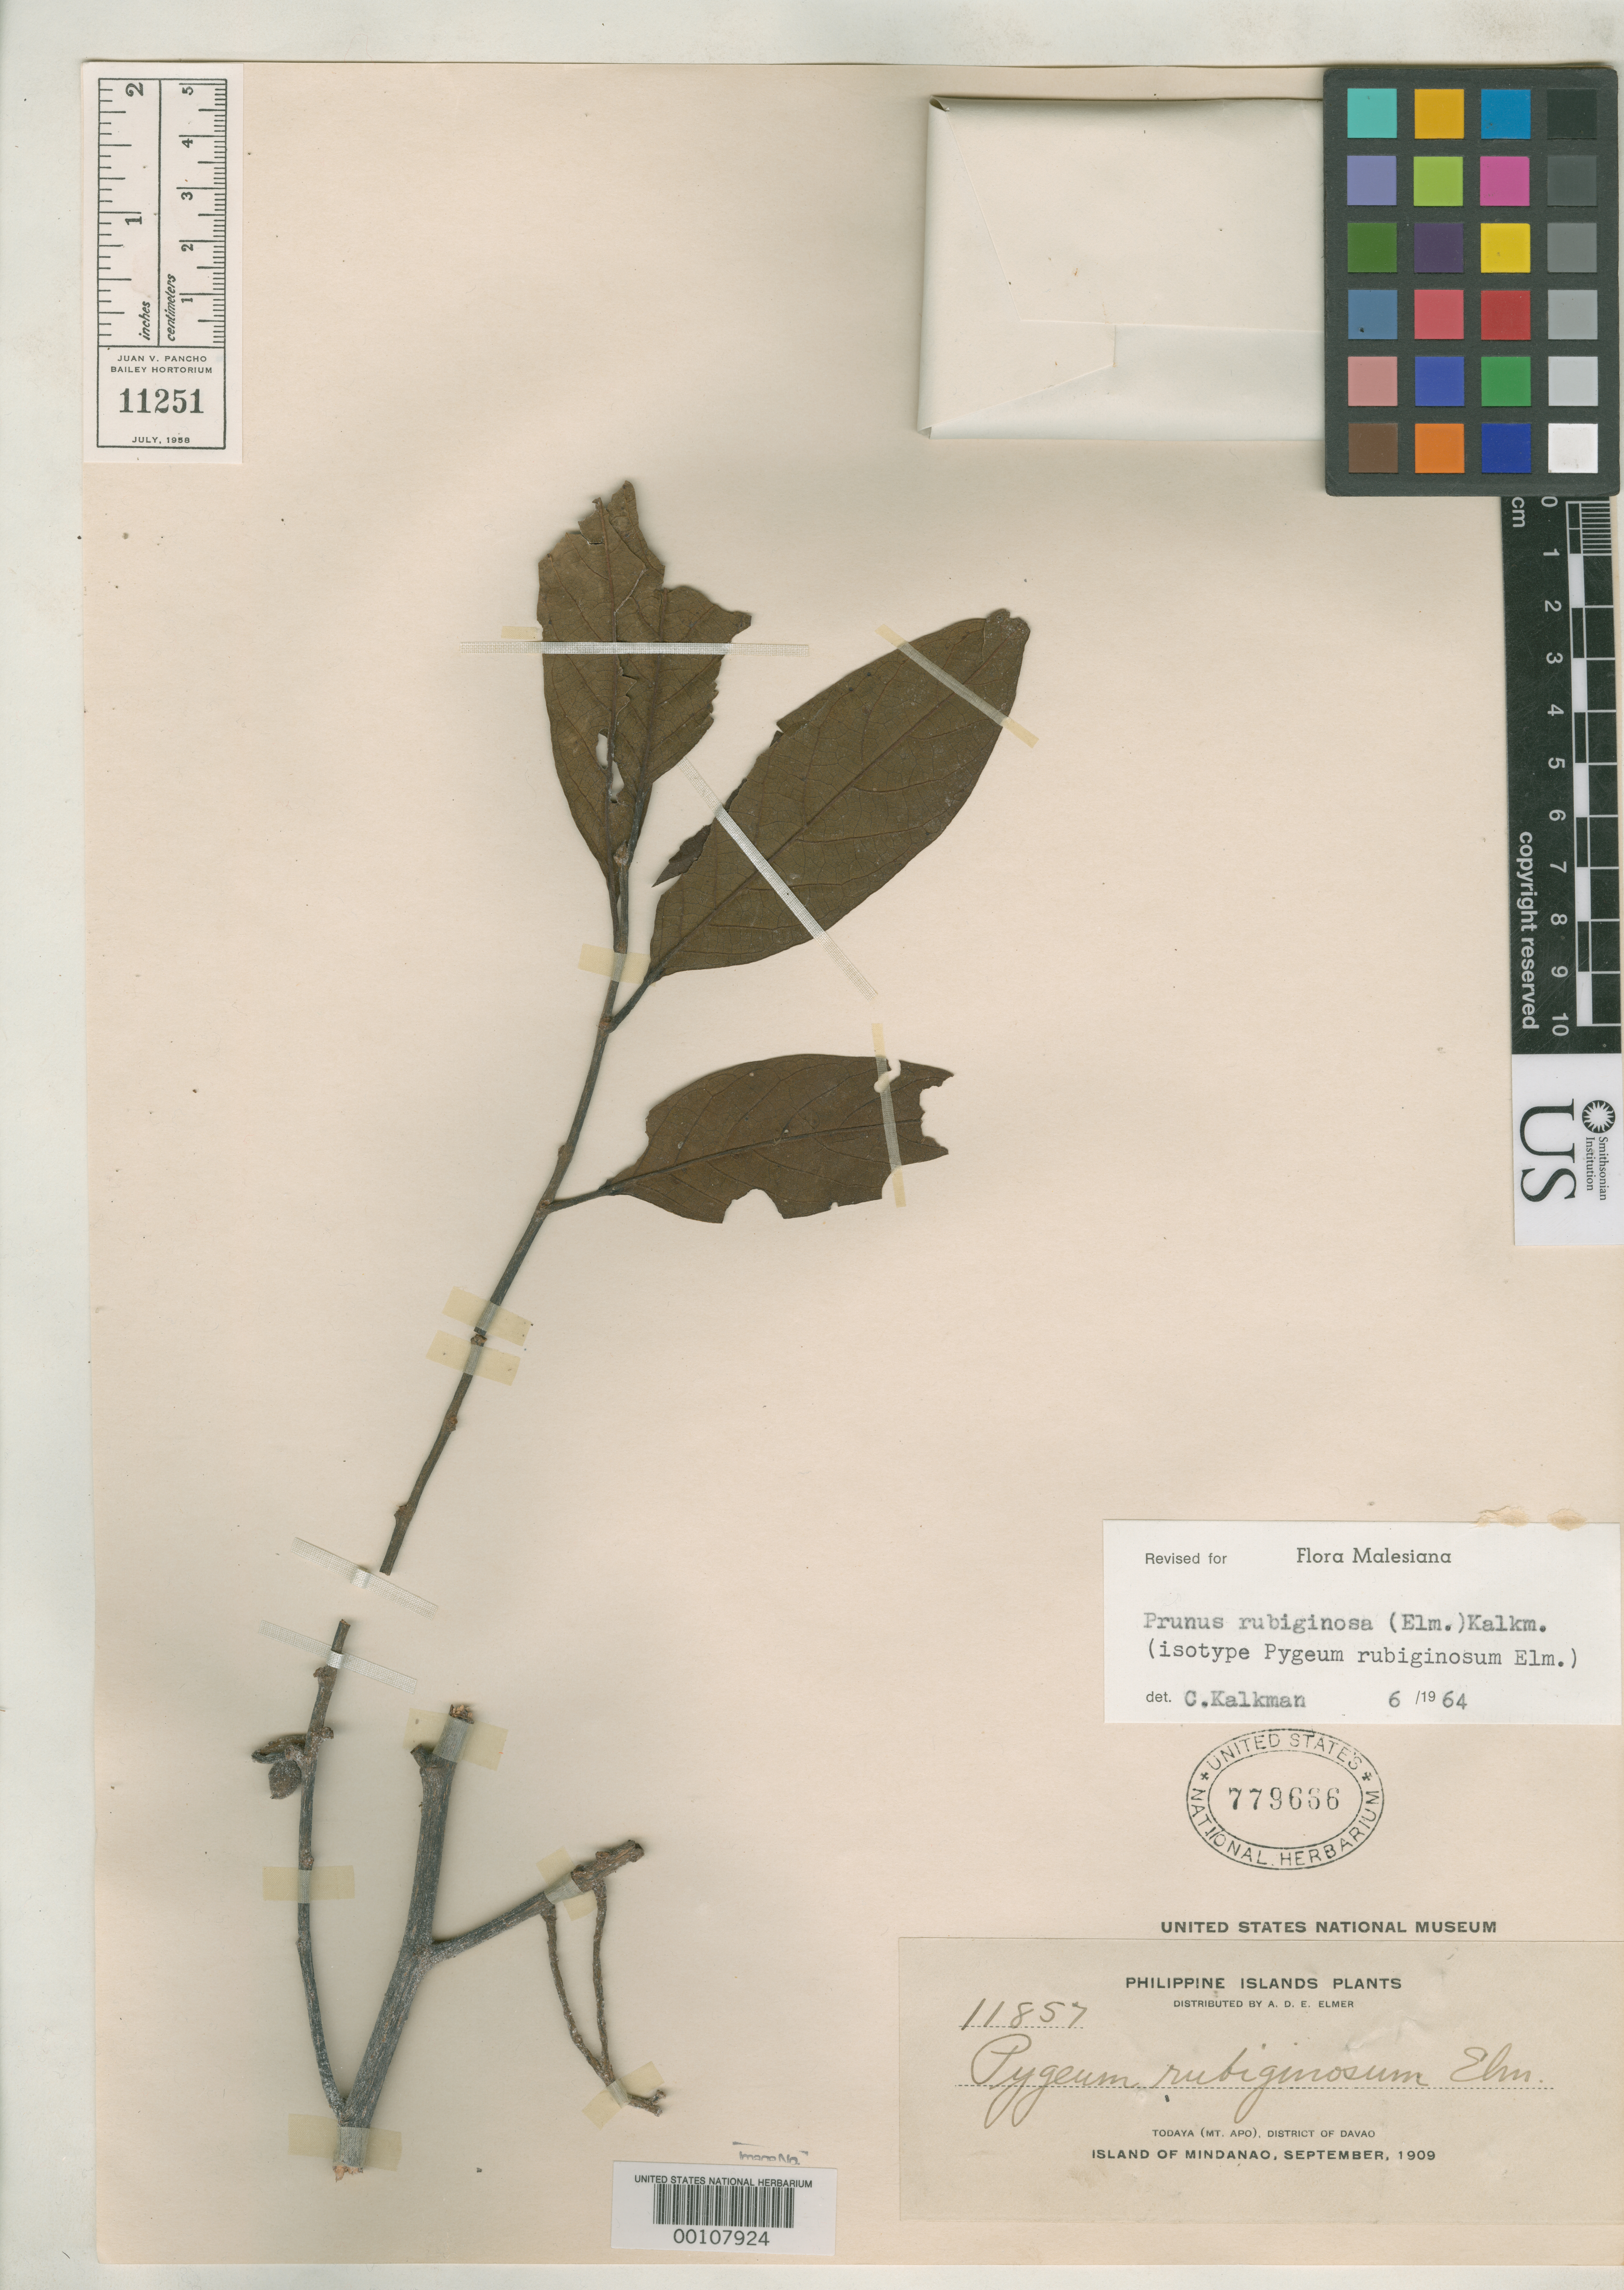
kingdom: Plantae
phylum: Tracheophyta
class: Magnoliopsida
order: Rosales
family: Rosaceae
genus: Pygeum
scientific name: Pygeum rubiginosum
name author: Elmer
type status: Isotype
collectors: A. D. E. Elmer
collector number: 11857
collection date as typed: Sep 1909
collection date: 1909-09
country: Philippines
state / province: Davao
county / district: Davao del Sur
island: Mindanao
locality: Todaya, Mt. Apo.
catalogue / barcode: US 779666